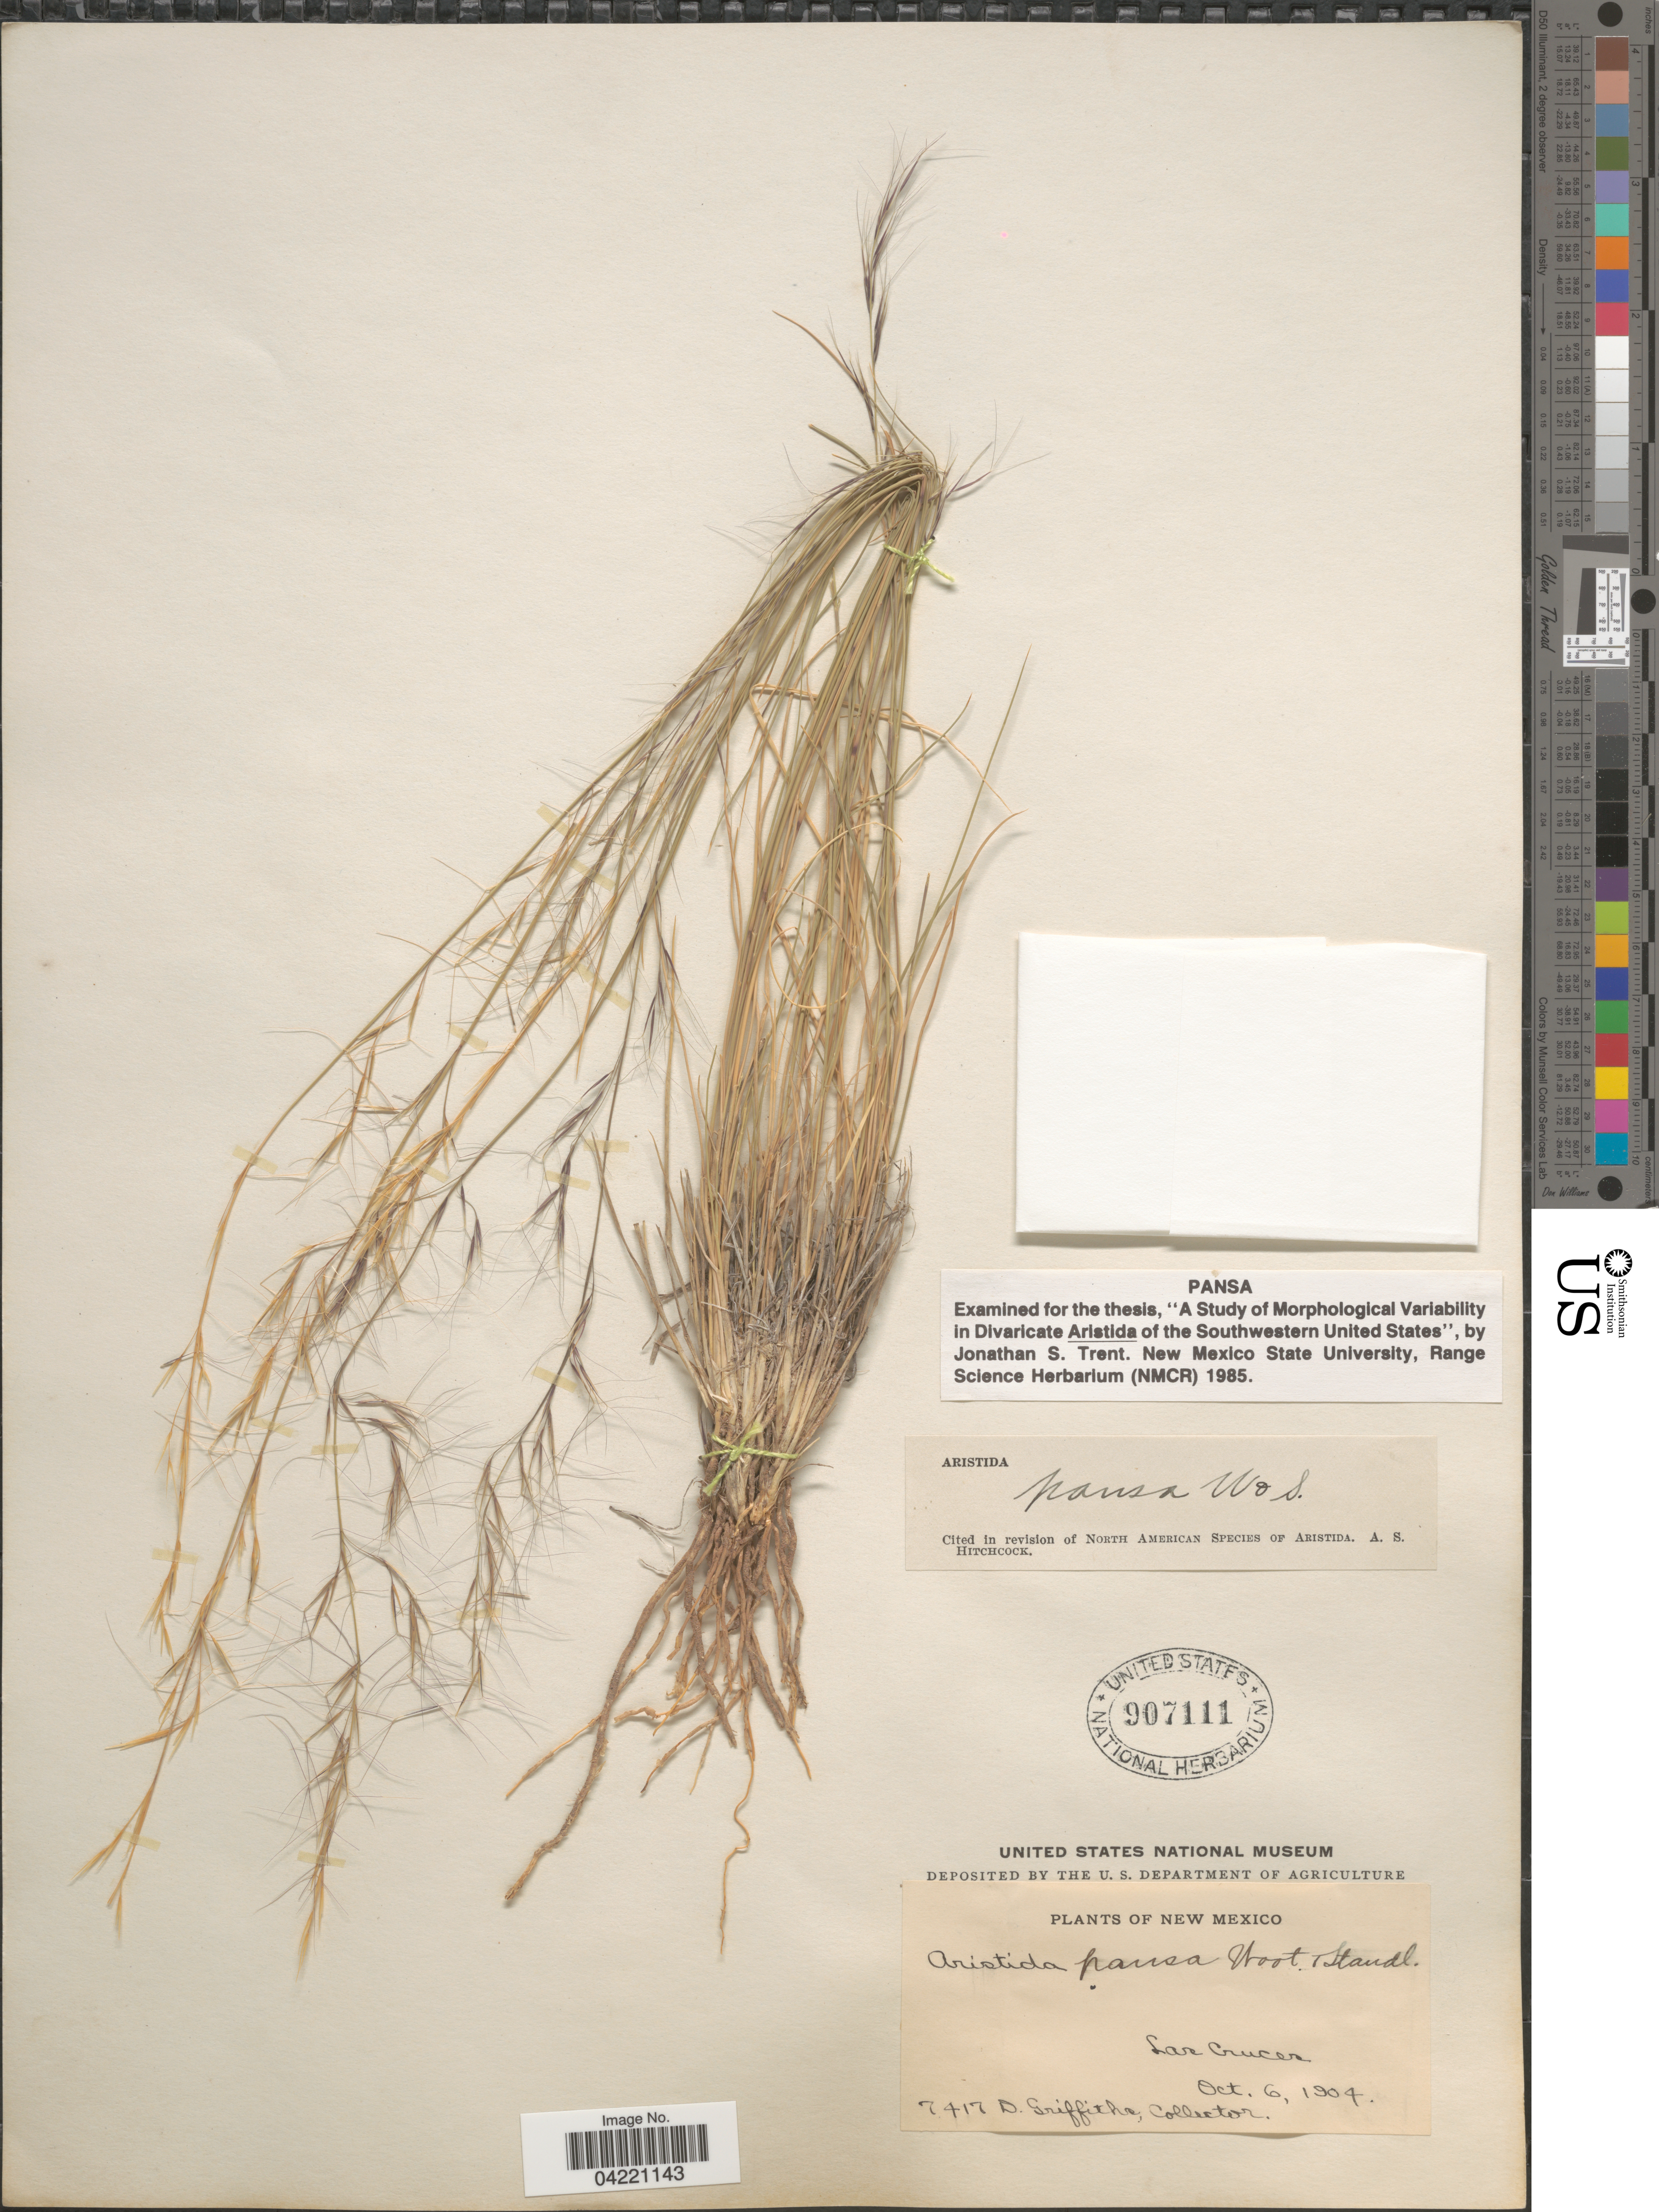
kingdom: Plantae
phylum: Tracheophyta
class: Liliopsida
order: Poales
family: Poaceae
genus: Aristida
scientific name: Aristida pansa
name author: Wooton & Standl.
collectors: D. Griffiths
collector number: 7417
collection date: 1904-10-06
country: United States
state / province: New Mexico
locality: Las Cruces.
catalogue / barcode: US 907111